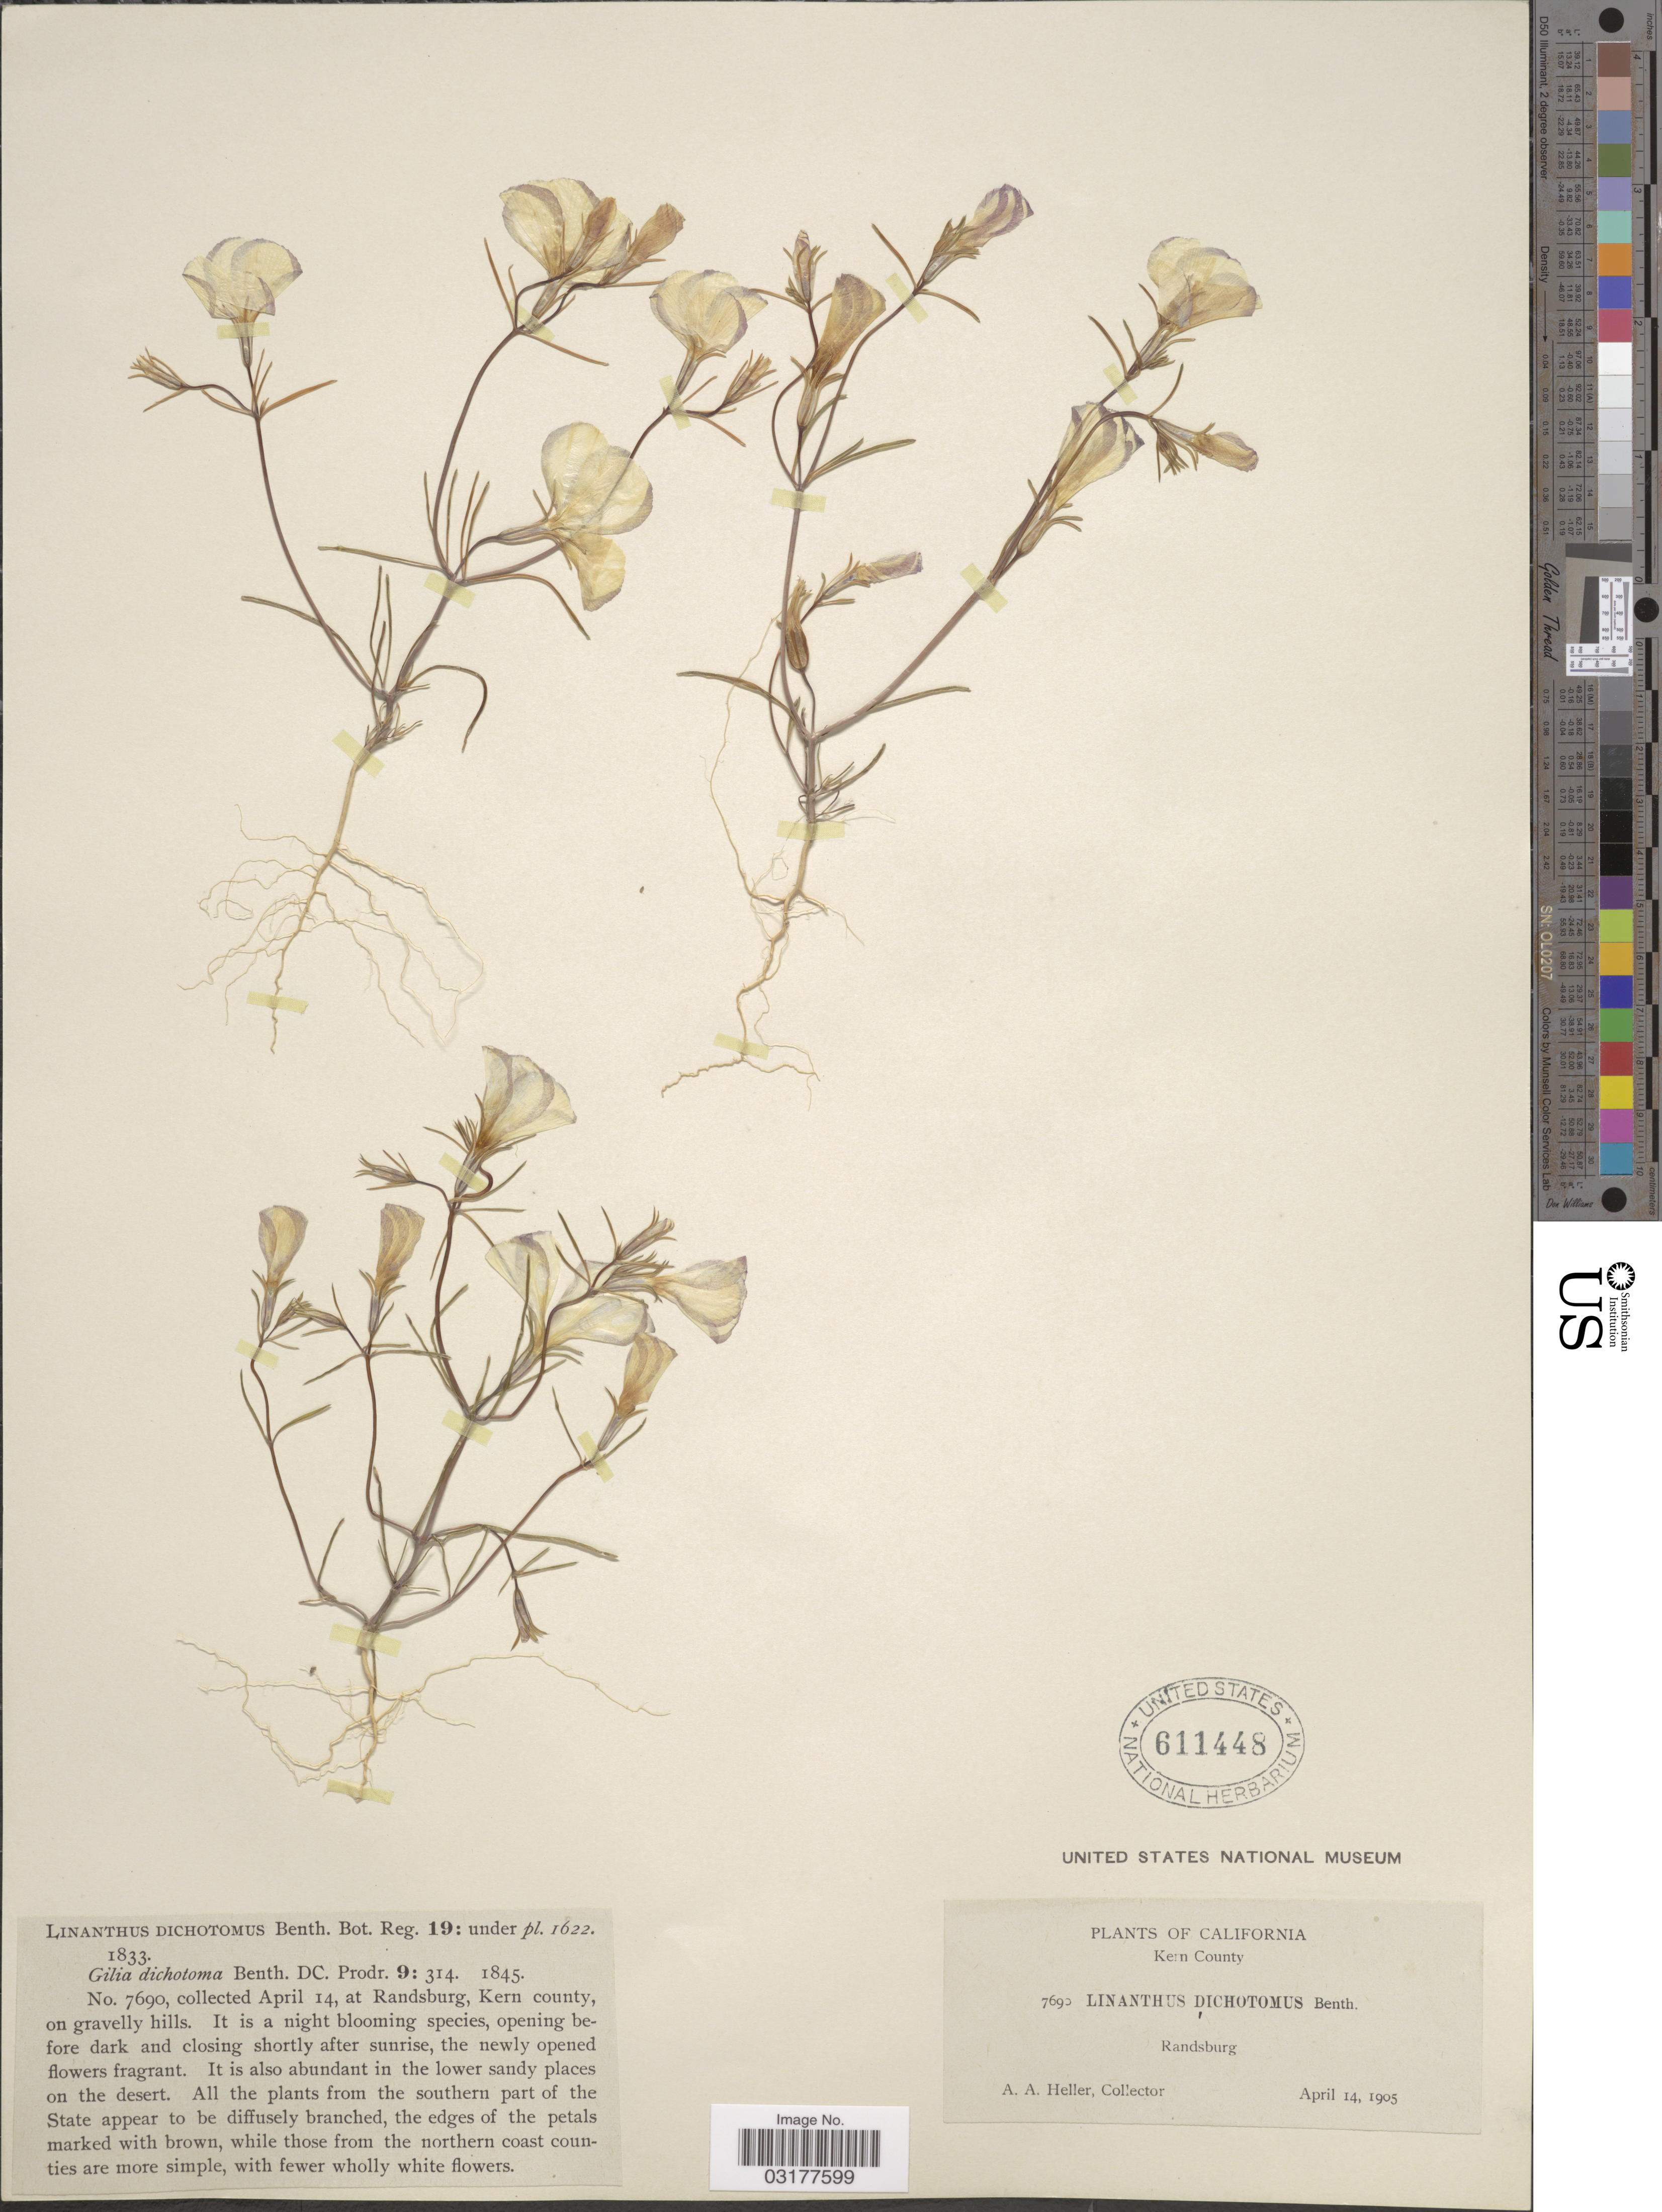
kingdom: Plantae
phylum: Tracheophyta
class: Magnoliopsida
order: Ericales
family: Polemoniaceae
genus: Linanthus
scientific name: Linanthus dichotomus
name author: Benth.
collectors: A. A. Heller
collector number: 7690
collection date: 1905-04-14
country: United States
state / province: California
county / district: Kern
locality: Kern County. Randsburg.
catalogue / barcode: US 611448